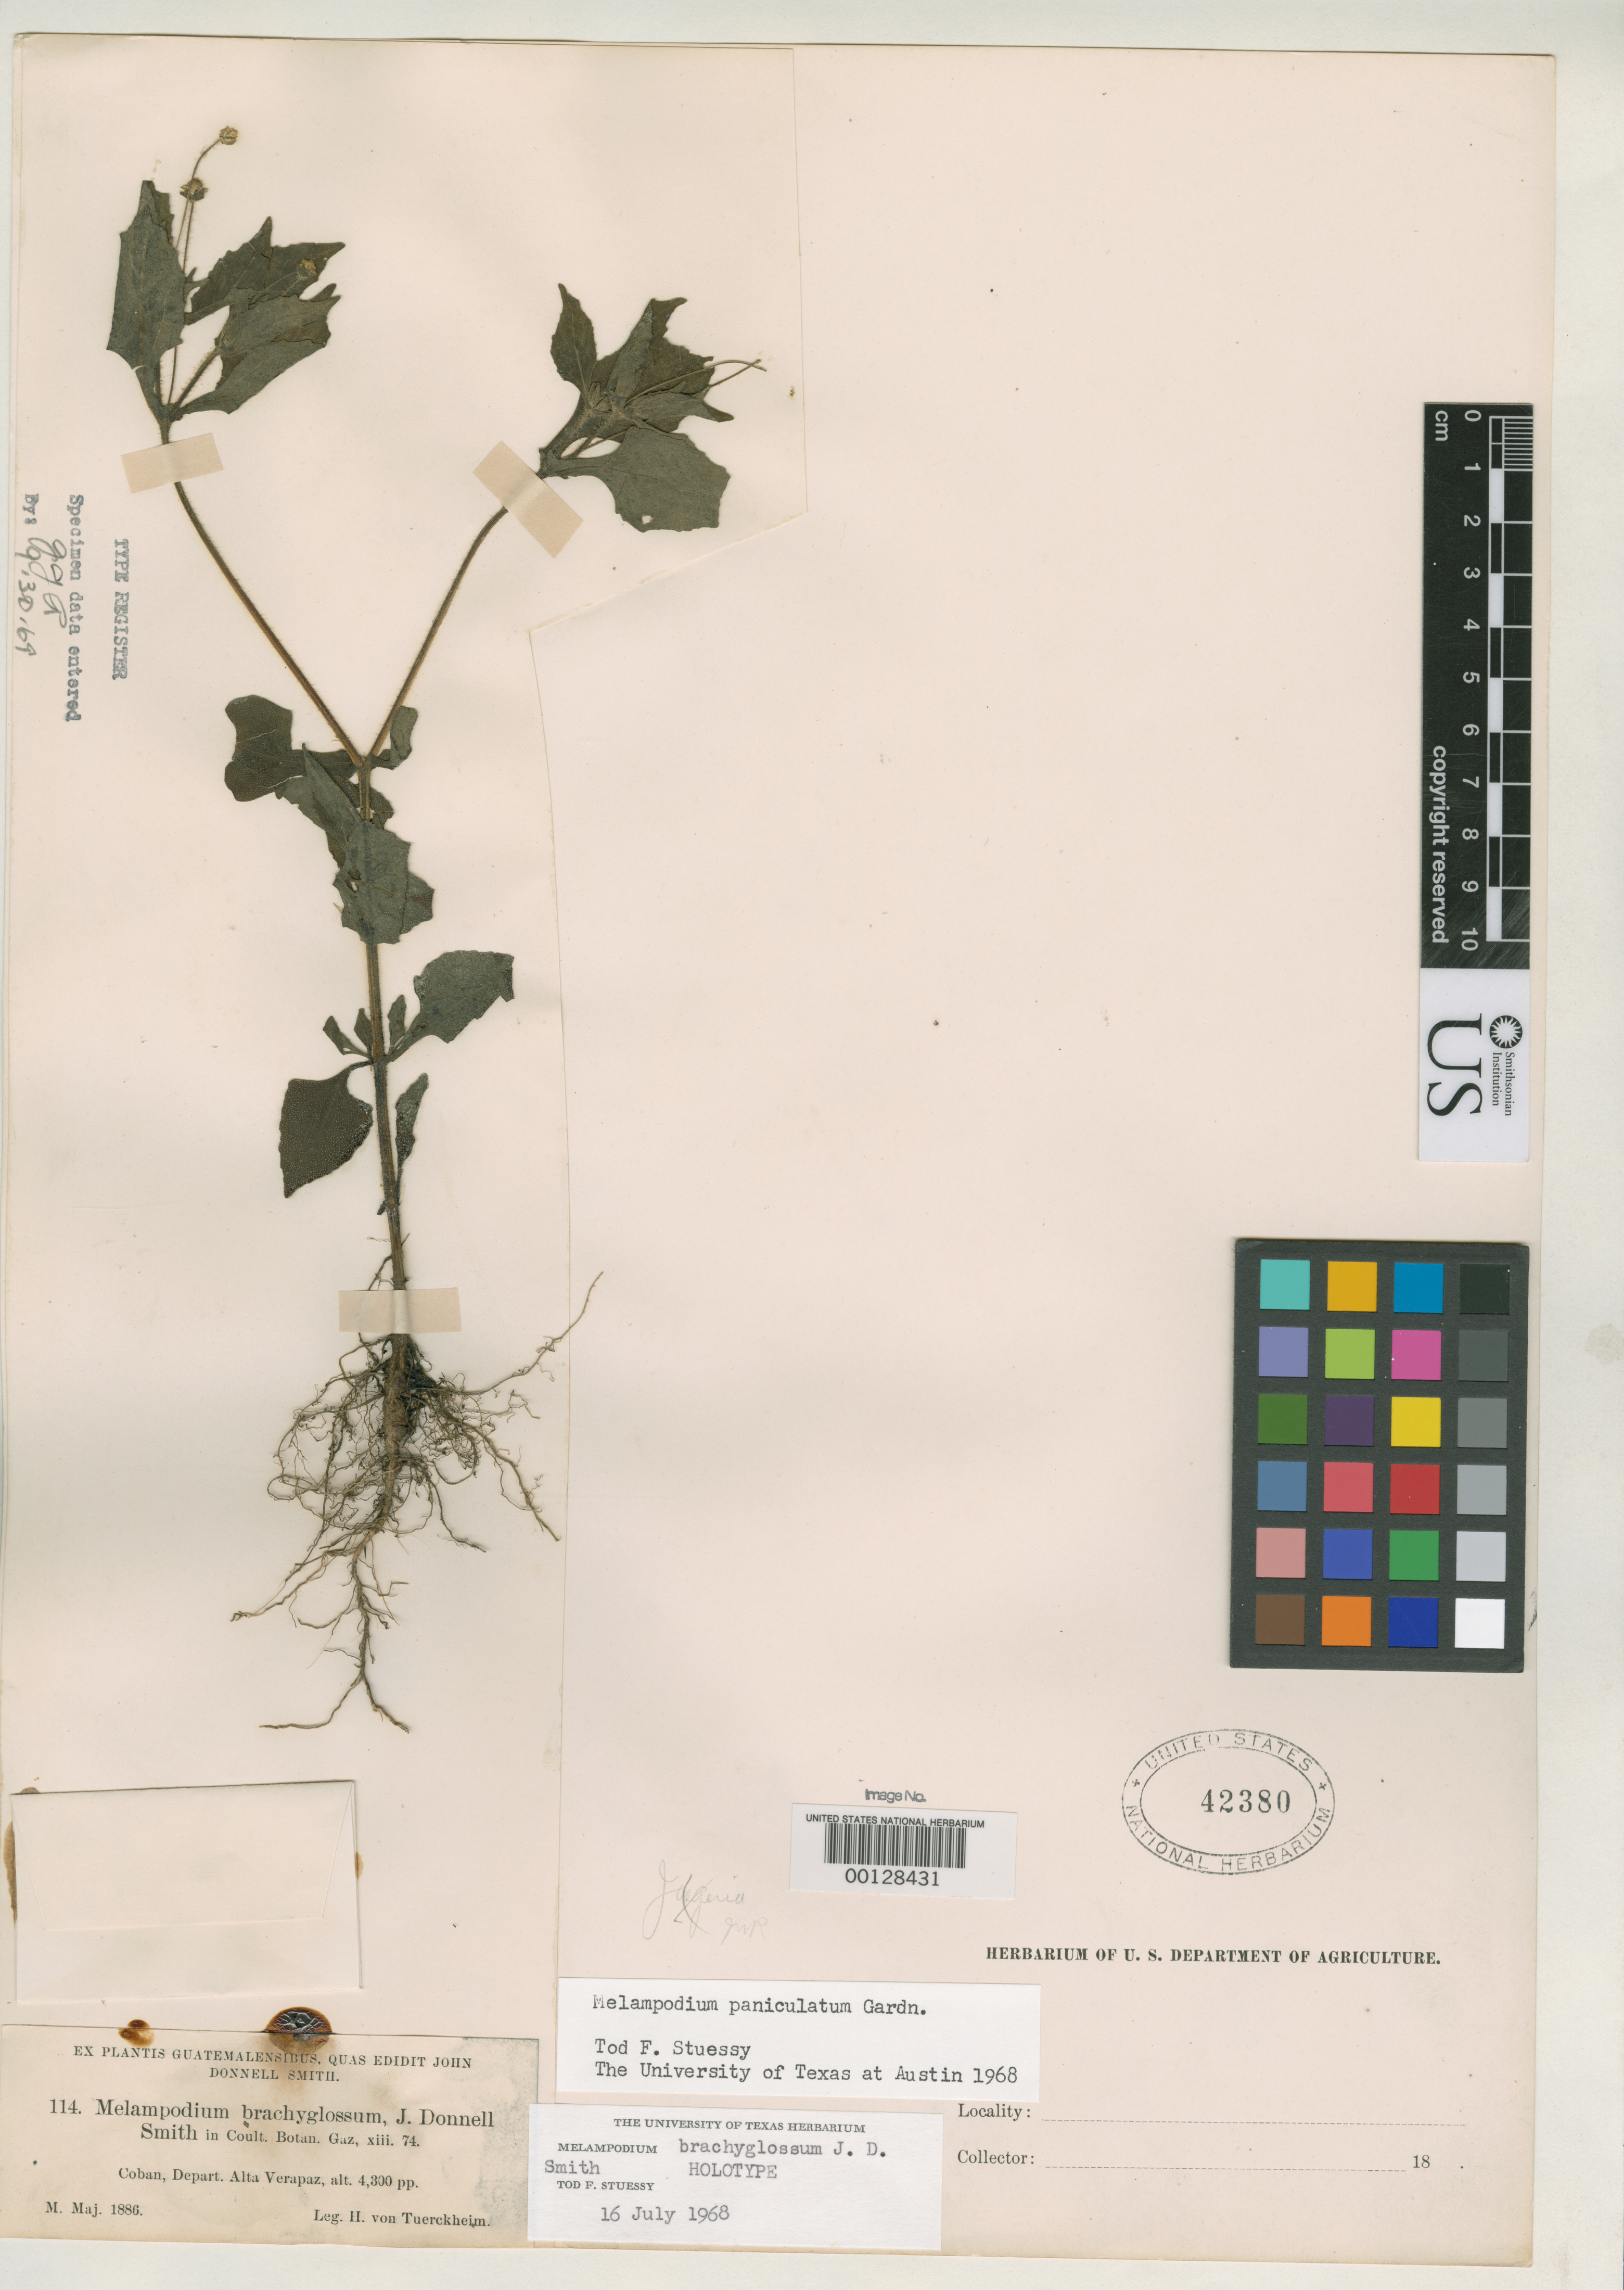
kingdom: Plantae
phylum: Tracheophyta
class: Magnoliopsida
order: Asterales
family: Asteraceae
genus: Melampodium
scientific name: Melampodium brachyglossum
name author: Donn. Sm.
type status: Holotype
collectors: H. von Türckheim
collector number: J.D.S. 114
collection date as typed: May 1886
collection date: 1886-05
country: Guatemala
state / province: Alta Verapaz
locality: Cobán; alt. 4300 ft.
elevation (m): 1311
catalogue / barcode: US 42380